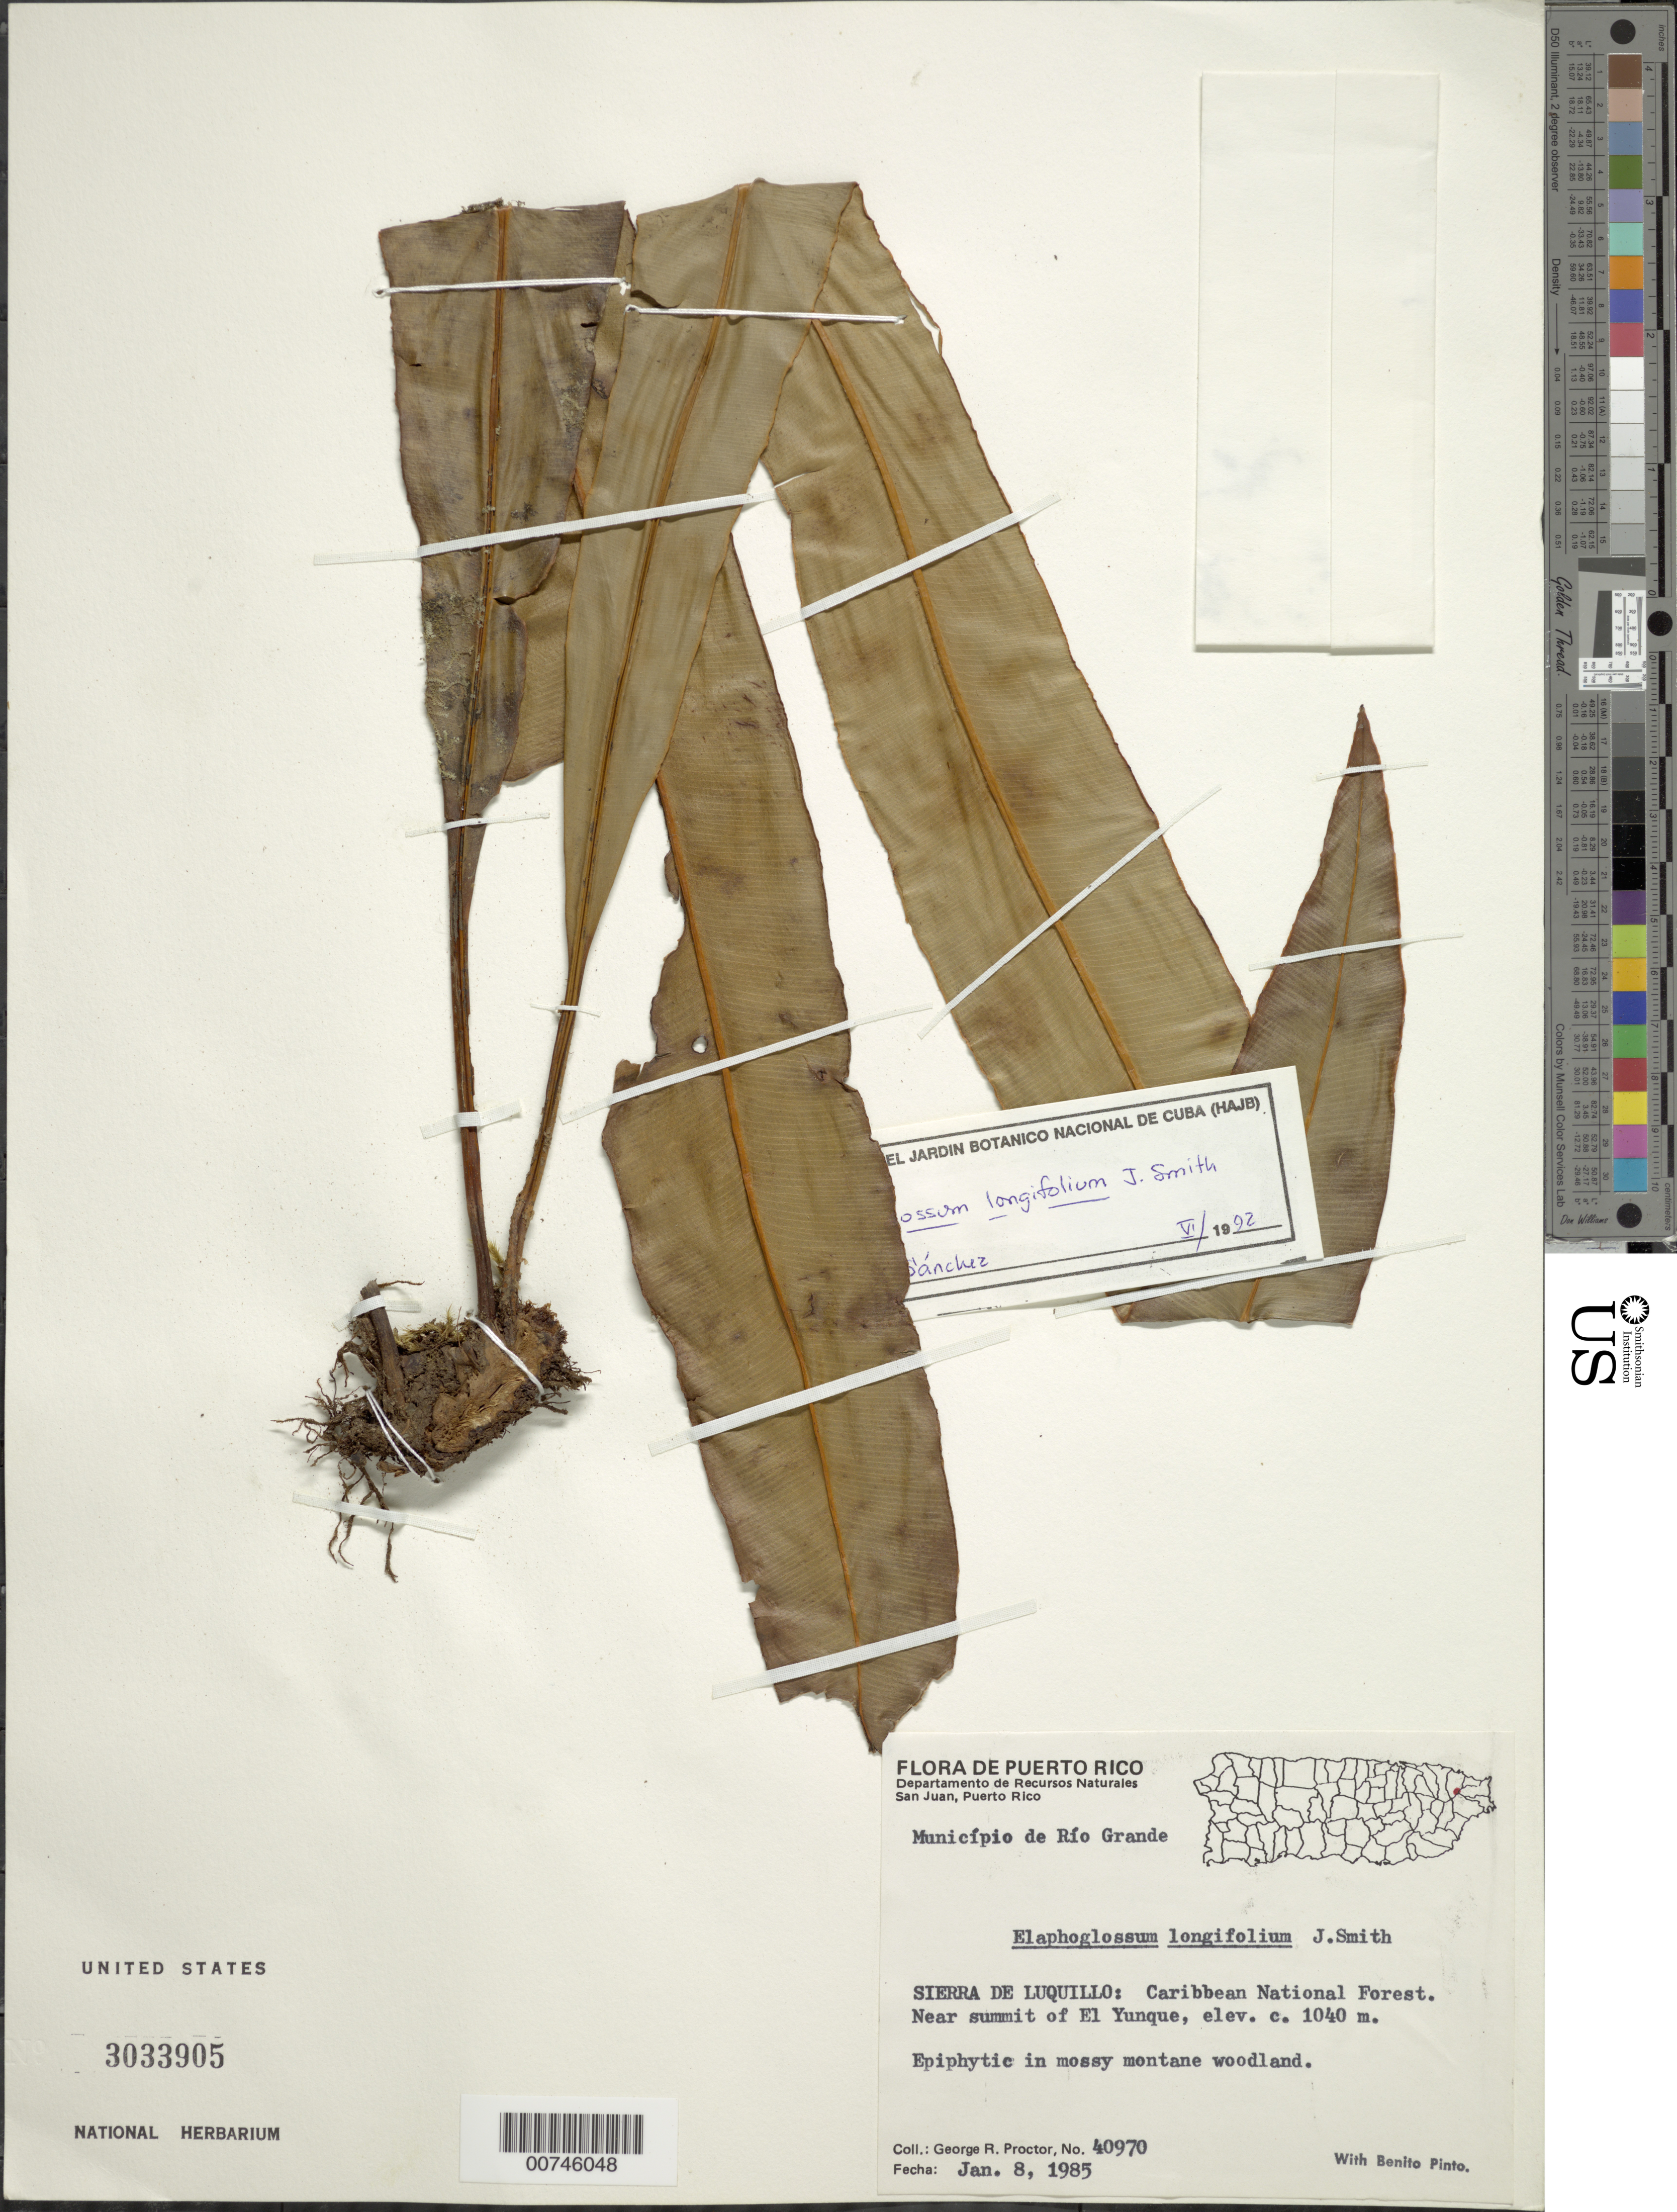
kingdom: Plantae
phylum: Tracheophyta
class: Polypodiopsida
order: Polypodiales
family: Dryopteridaceae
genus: Elaphoglossum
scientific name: Elaphoglossum longifolium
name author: J. Sm.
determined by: Sánchez, C. A.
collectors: G. R. Proctor & B. Pinto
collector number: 40970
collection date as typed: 08 Jan 1985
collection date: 1985-01-08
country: Puerto Rico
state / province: Río Grande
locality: Sierra de Luquillo: Caribbean National Forest. Near summit of El Yunque, Municipio de Río Grande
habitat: Epiphytic in mossy montane woodland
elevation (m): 1040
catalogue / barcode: US 3033905